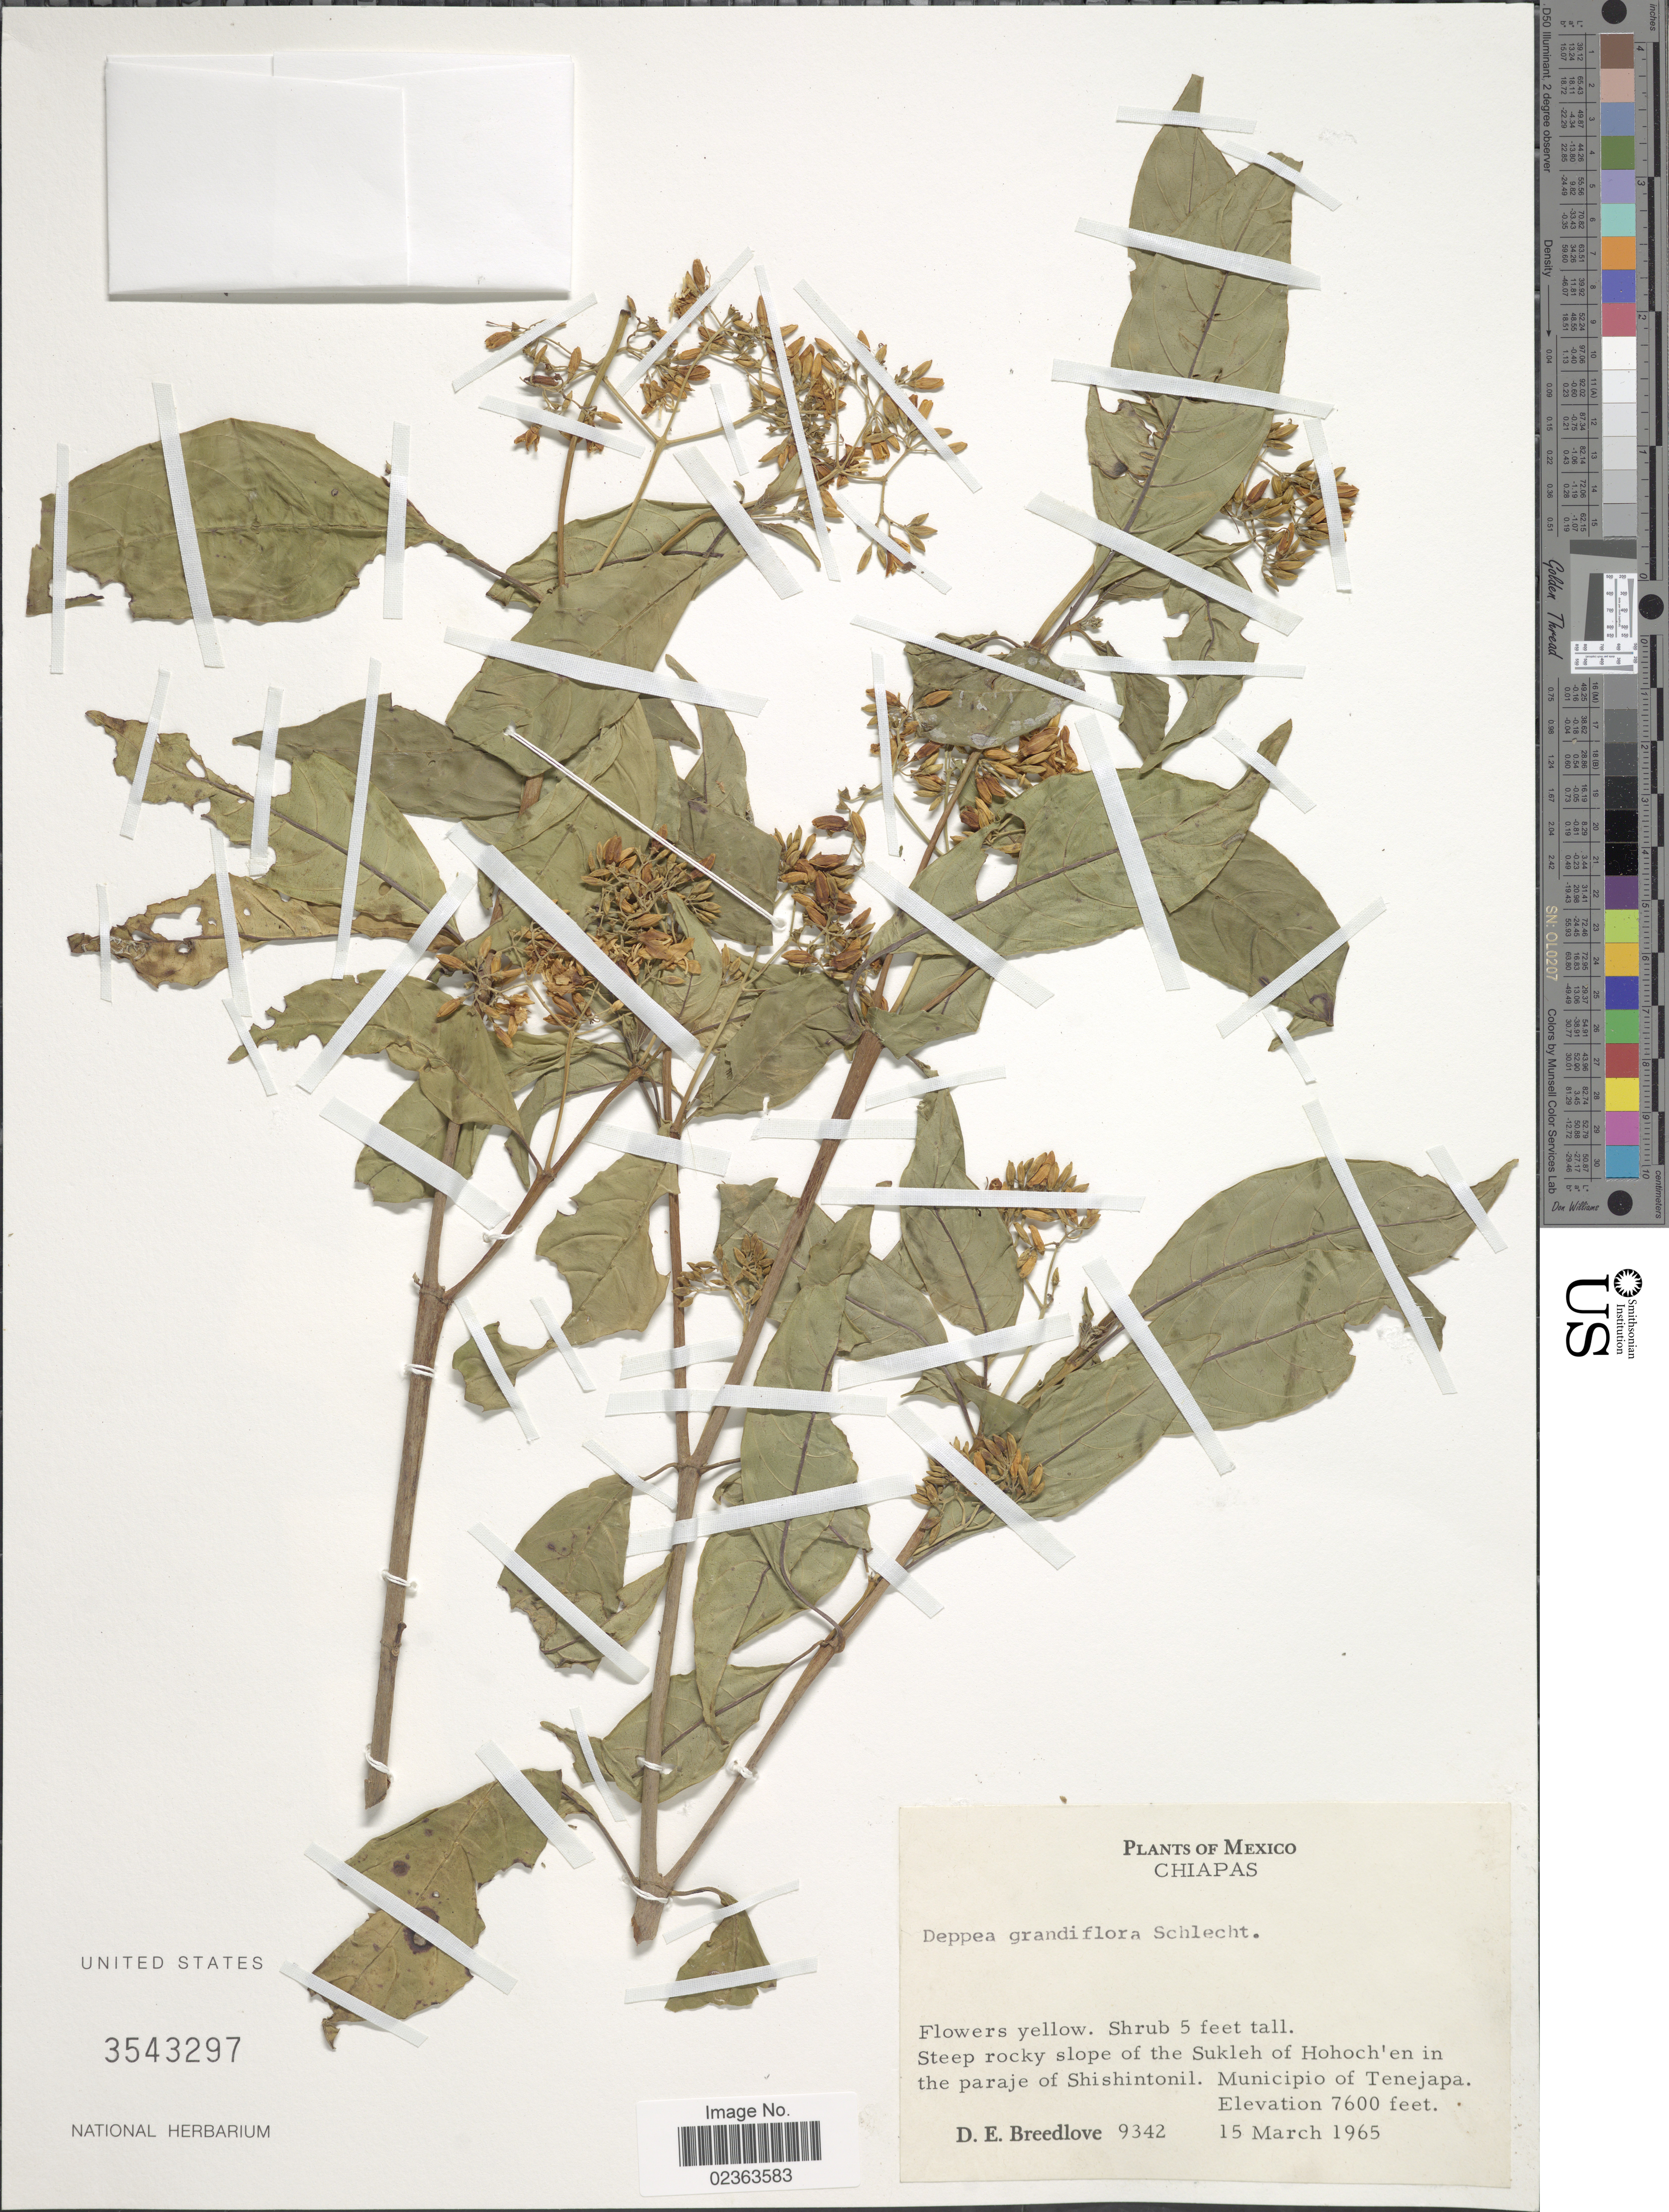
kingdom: Plantae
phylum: Tracheophyta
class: Magnoliopsida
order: Gentianales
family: Rubiaceae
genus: Deppea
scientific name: Deppea grandiflora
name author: Schltdl.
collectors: D. E. Breedlove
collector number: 9342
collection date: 1965-03-15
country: Mexico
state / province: Chiapas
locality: Steep rocky slope of the Sukleh of Hohoch'en in the paraje of Shishintonil. Municipio of Tenejapa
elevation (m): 2316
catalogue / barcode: US 3543297